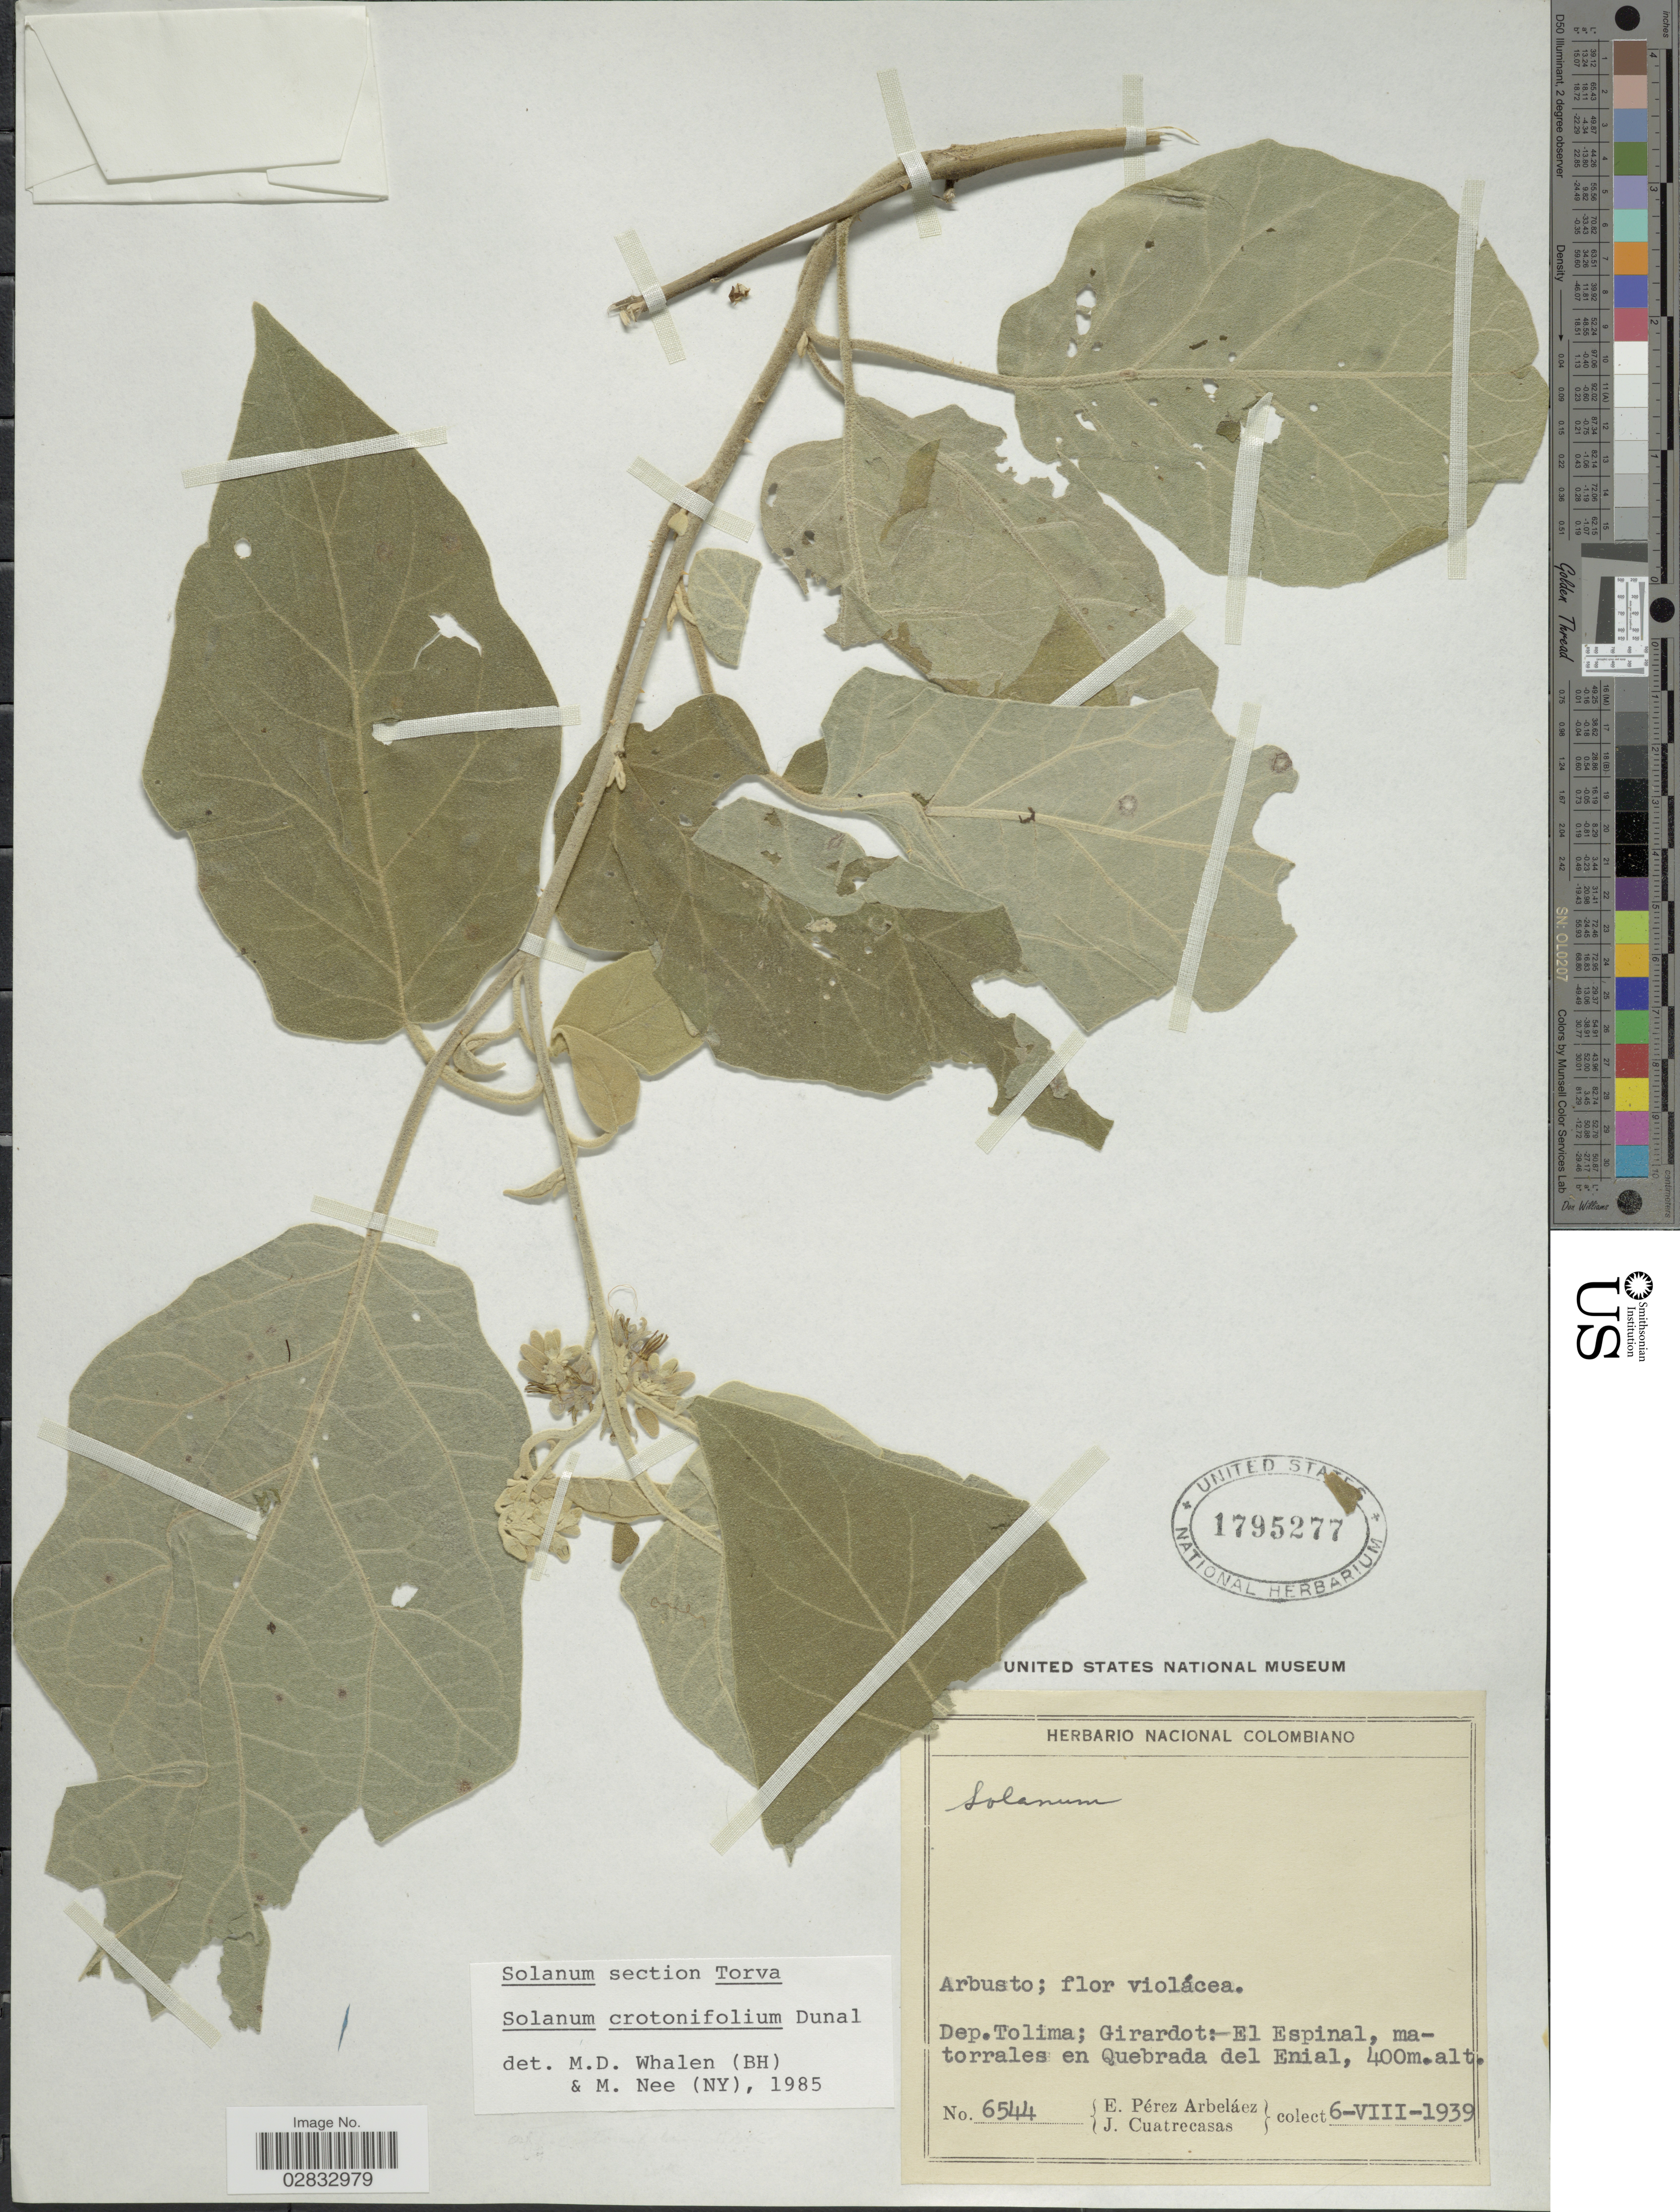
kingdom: Plantae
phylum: Tracheophyta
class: Magnoliopsida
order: Solanales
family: Solanaceae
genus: Solanum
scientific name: Solanum crotonifolium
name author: Dunal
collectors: E. Pérez Arbeláez & J. Cuatrecasas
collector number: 6544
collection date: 1939-08-06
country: Colombia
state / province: Tolima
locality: Dep. Tolima; Girardot: El Espinal, matorrales en Quebrada del Enial.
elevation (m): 400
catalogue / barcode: US 1795277